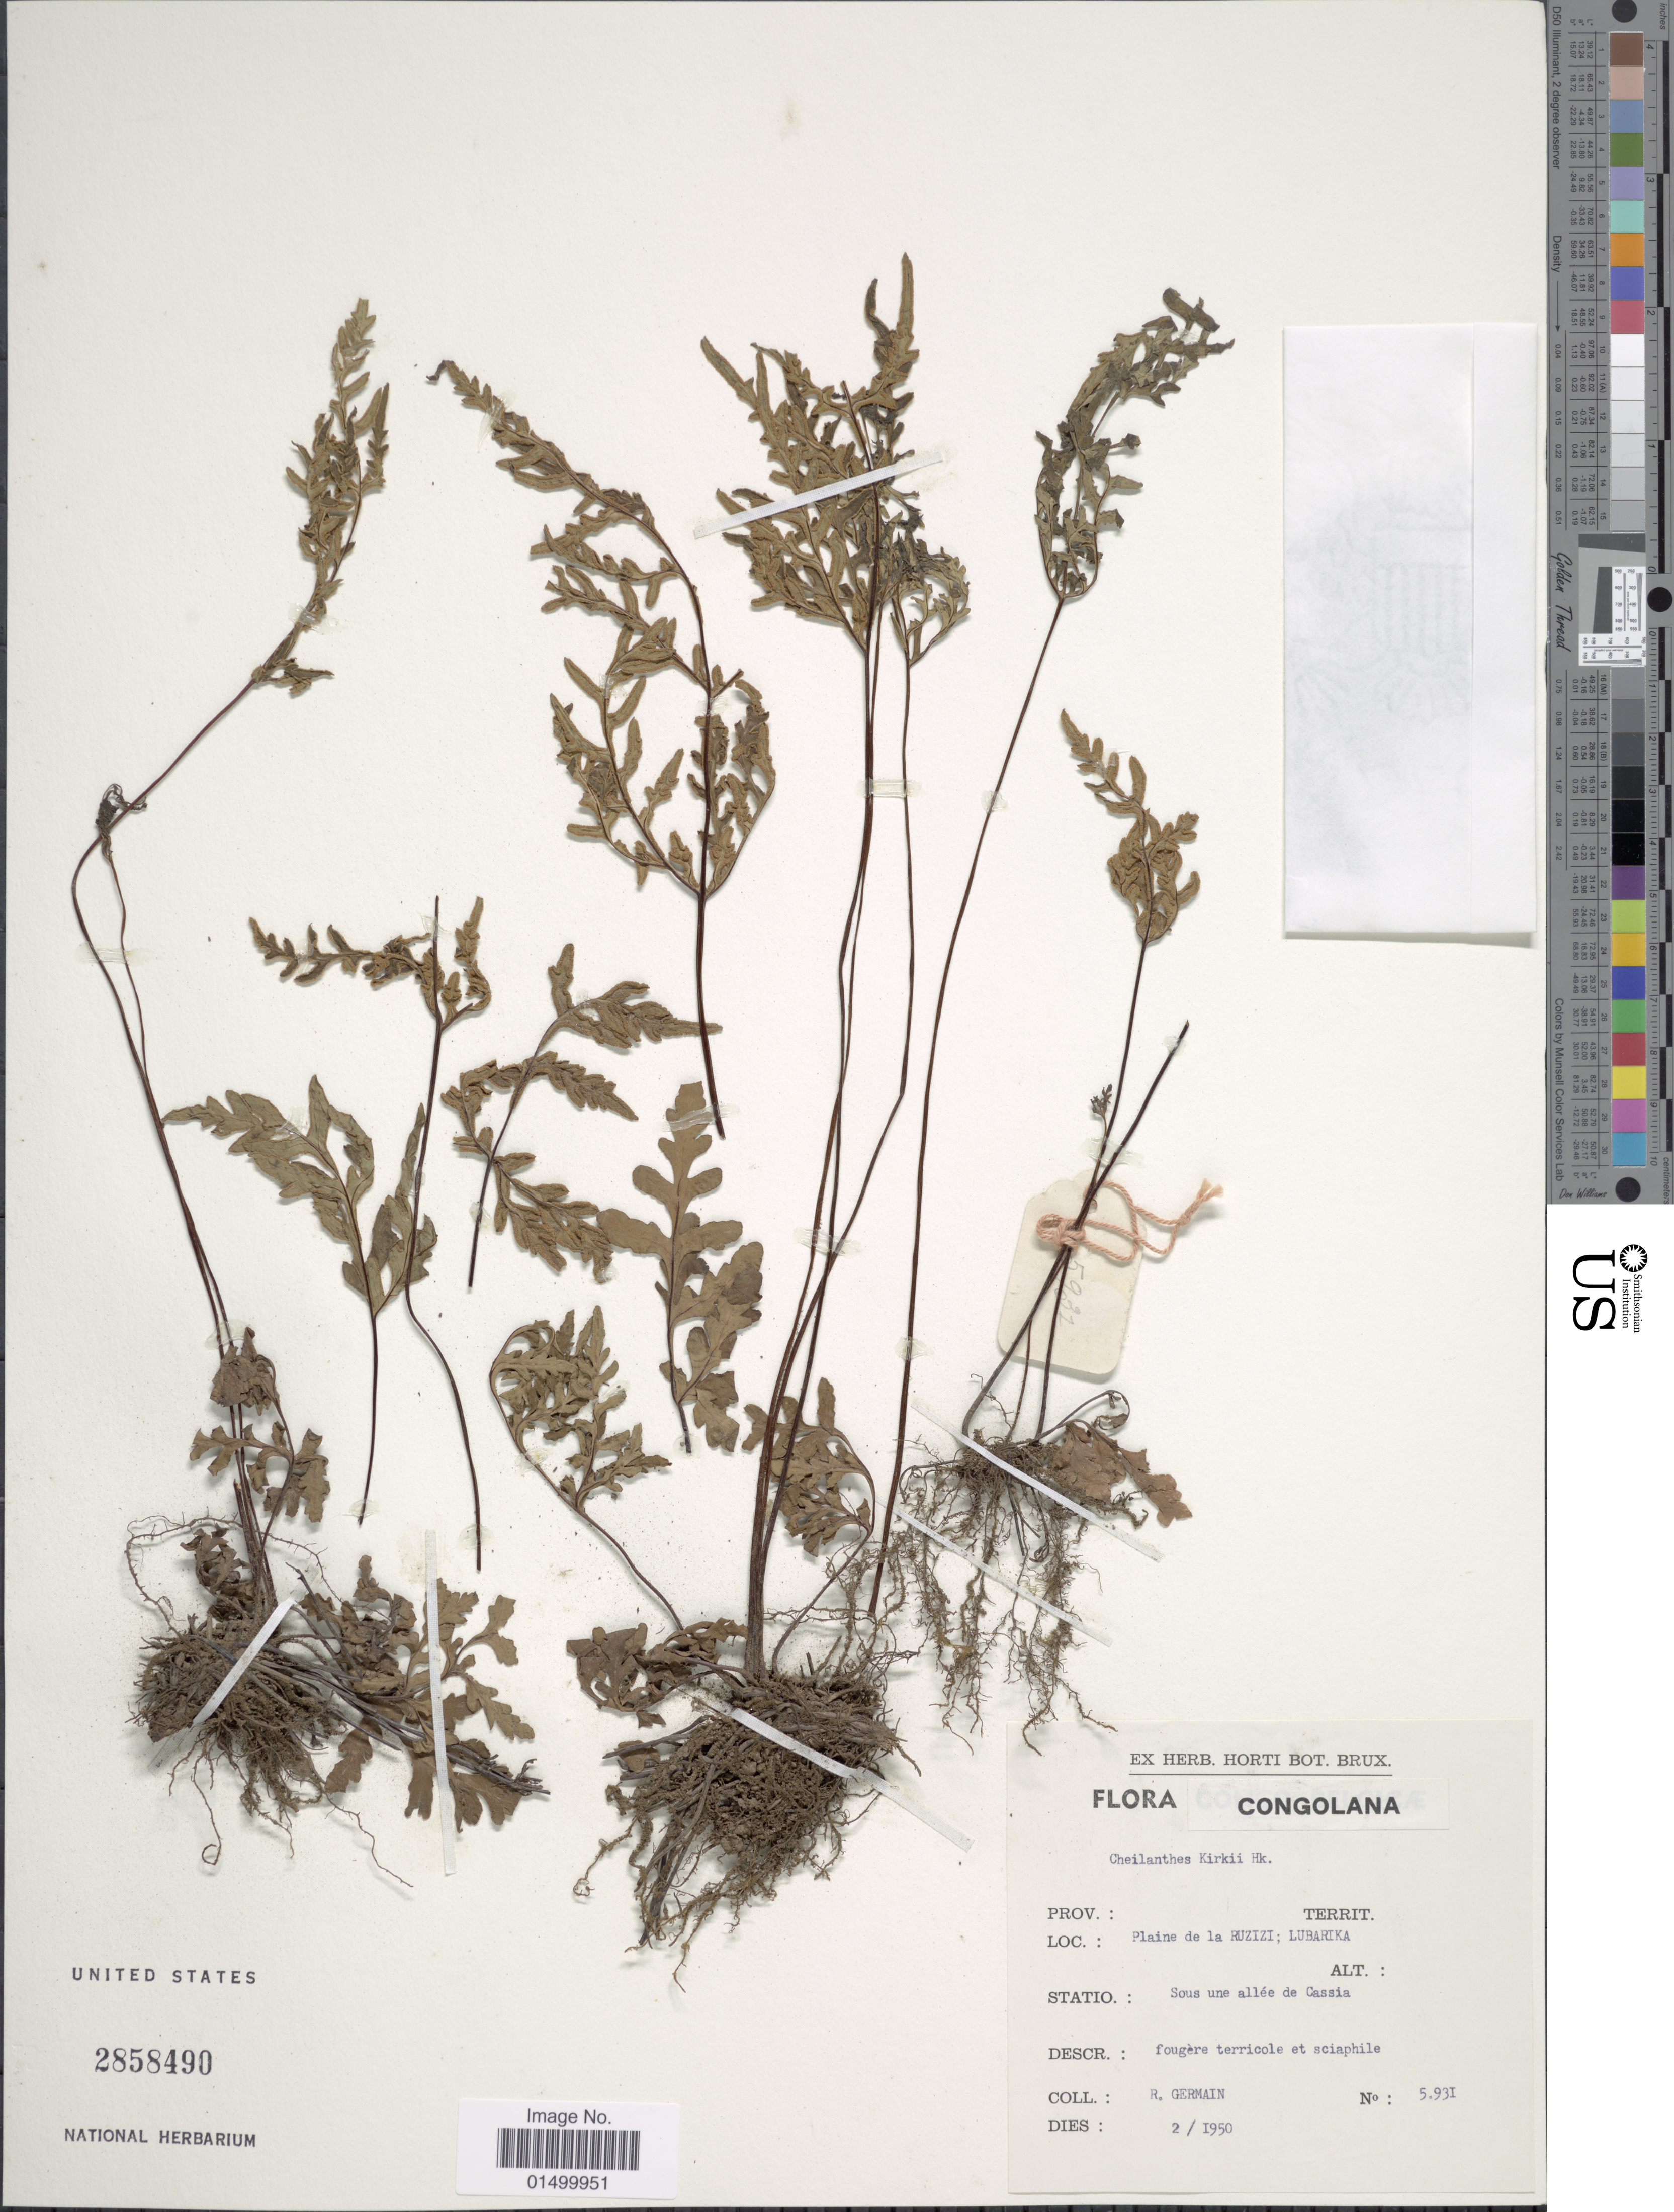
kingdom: Plantae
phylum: Tracheophyta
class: Polypodiopsida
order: Polypodiales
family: Pteridaceae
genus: Cheilanthes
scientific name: Cheilanthes kirkii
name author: Hook.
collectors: R. Germain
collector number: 5931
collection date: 1950-02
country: Congo, Democratic Republic of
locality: Congolana, Plaine de la Ruzizi: Lubarika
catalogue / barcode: US 2858490